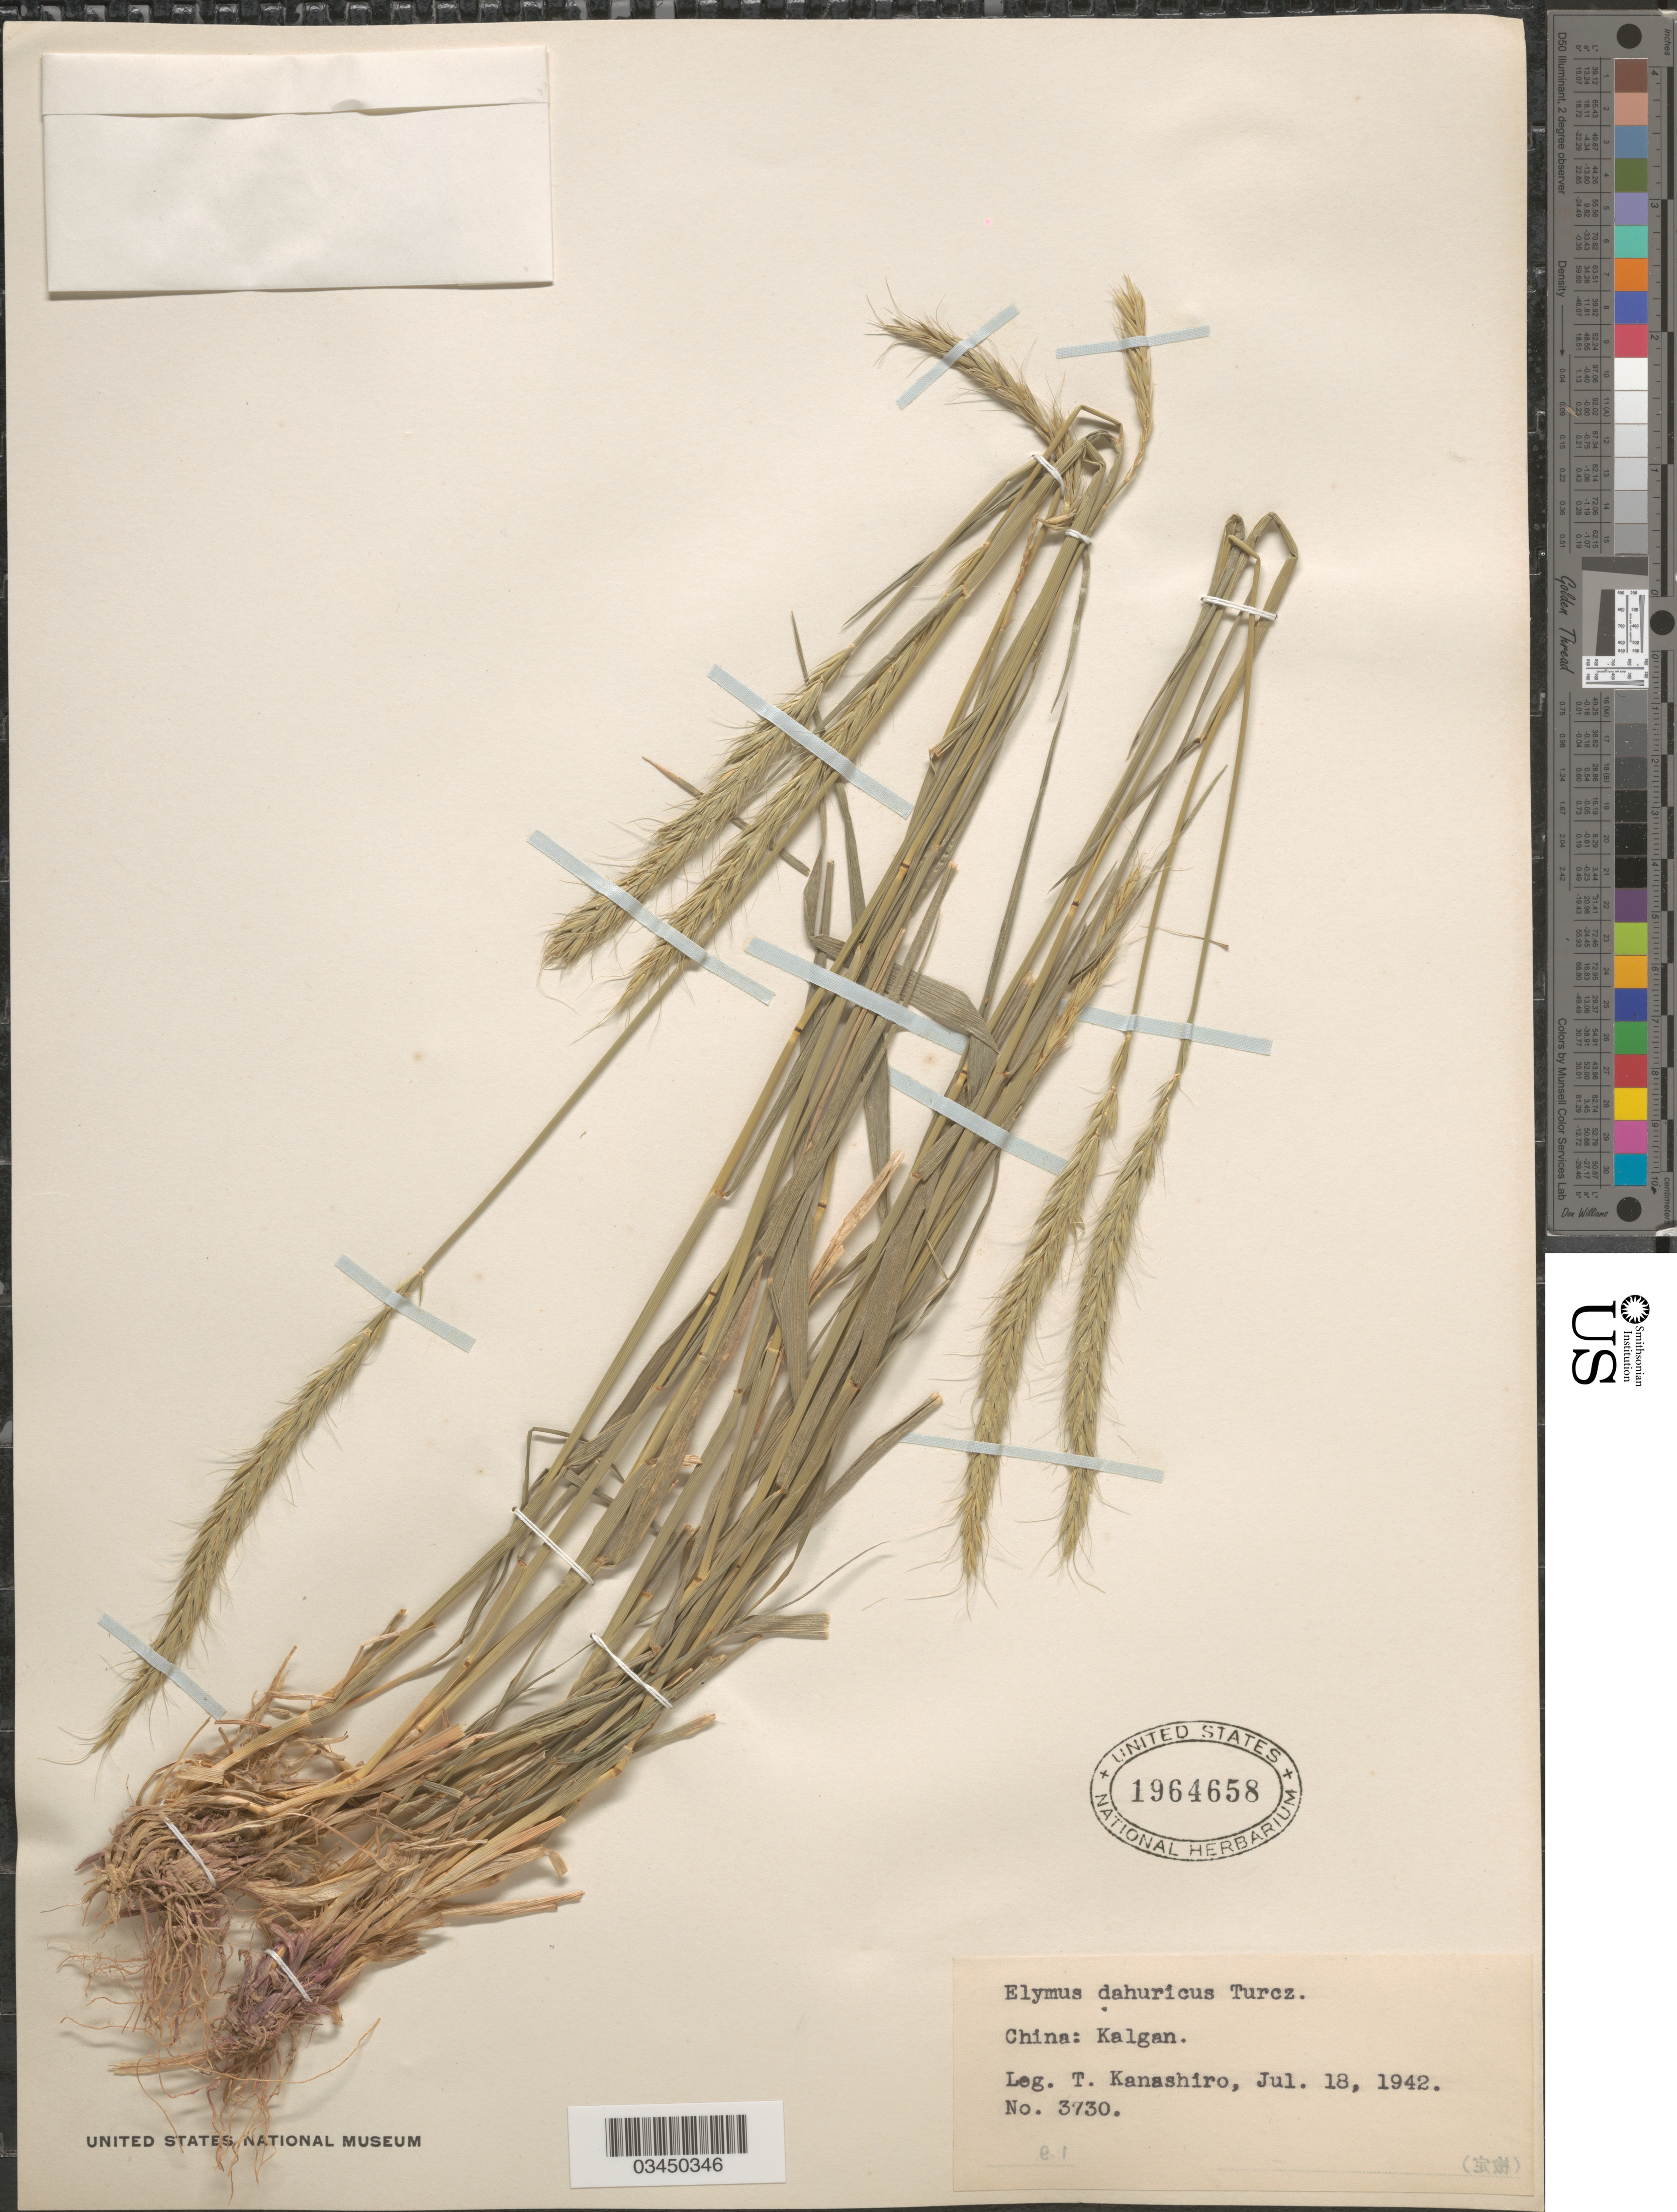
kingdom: Plantae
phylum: Tracheophyta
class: Liliopsida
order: Poales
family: Poaceae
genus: Elymus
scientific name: Elymus dahuricus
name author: Turcz. ex Griseb.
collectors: T. Kanashiro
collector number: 3730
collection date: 1942-07-18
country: China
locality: Kalgan.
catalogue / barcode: US 1964658